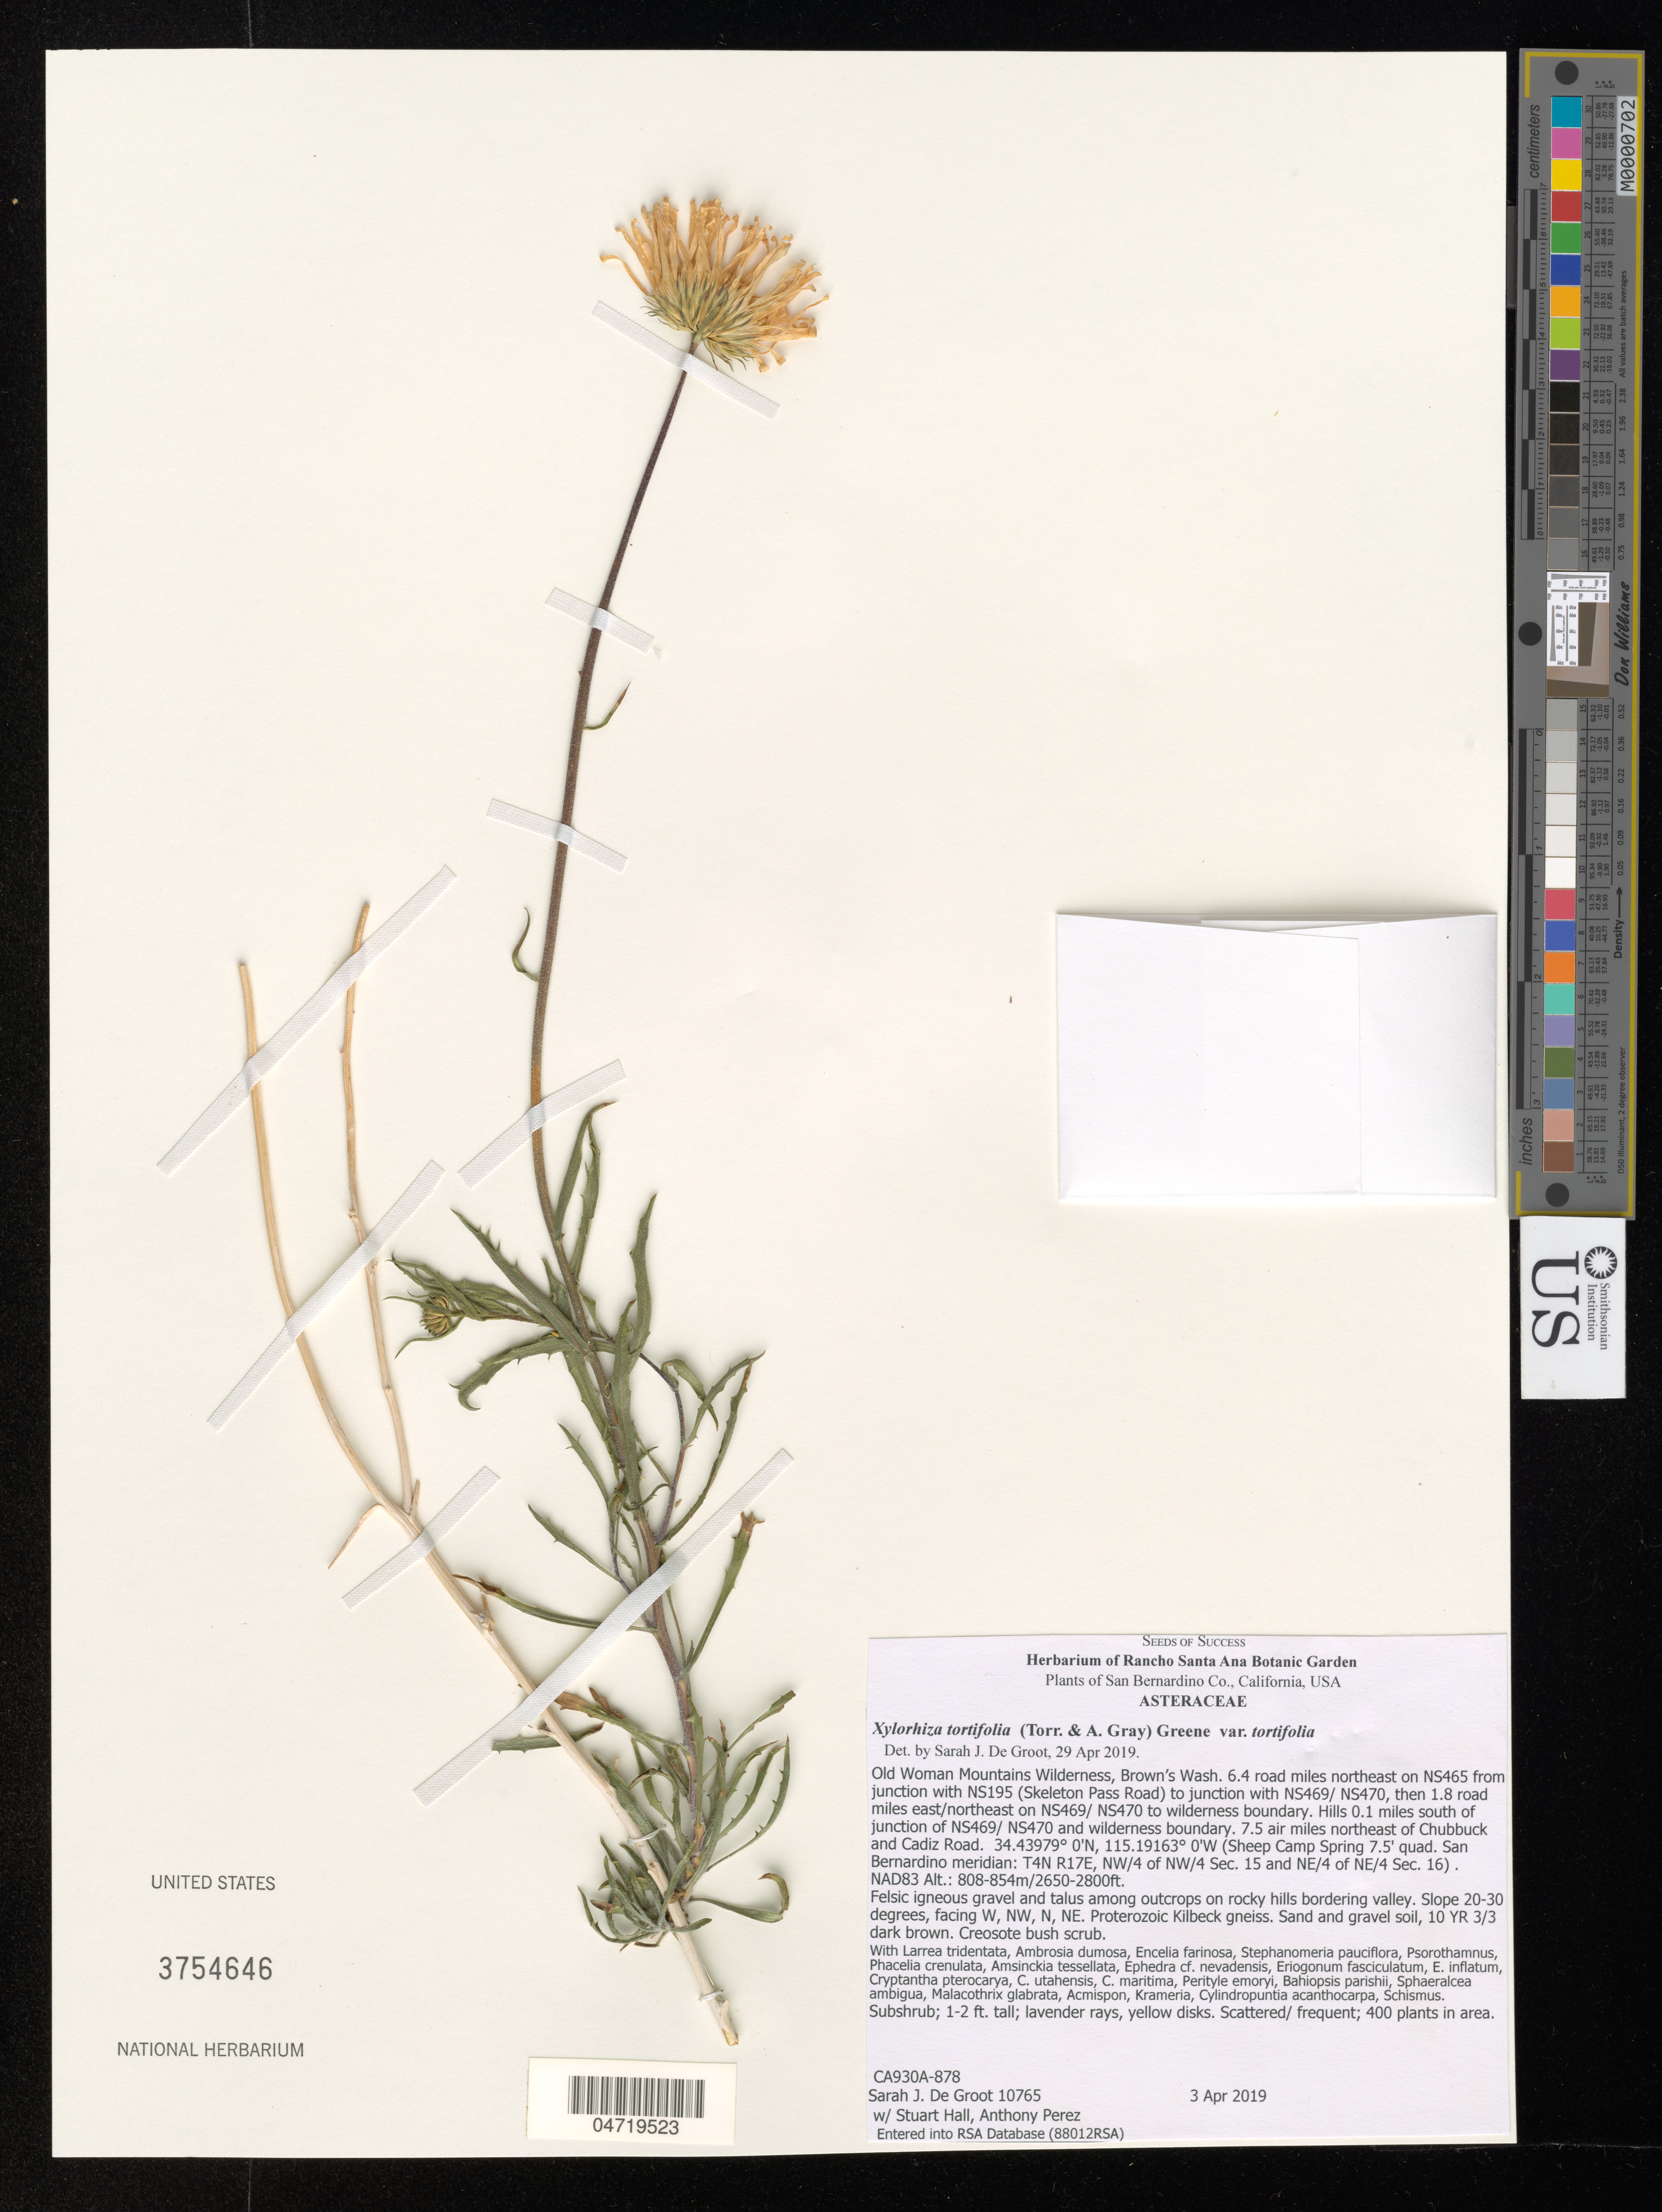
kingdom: Plantae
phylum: Tracheophyta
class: Magnoliopsida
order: Asterales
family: Asteraceae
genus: Xylorhiza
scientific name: Xylorhiza tortifolia var. tortifolia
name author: (Torr. & A. Gray) Greene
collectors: S. De Groot & J. England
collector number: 10765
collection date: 2019-04-03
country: United States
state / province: California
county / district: San Bernardino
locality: San Bernardino Co. Old Woman Mountains, Brown's Wash. 6.4 road miles northeast on NS465 from junction with NS195 (Skeleton Pass Road) to junction with NS470, then 1.8 road miles east/northeast on NS469/ NS470 to wilderness boundary. 7.5 air miles northeast of Chubbuck and Cadiz Road. (Sheep Camp Springs 7.5' quad San Bernardino meridian: T4N R17E, NW/4 of NW/4 Sec. 15 and NE/4 Sec. 16). NAD83unction of rline road CV 0005 off south end of Kickapoo Trail, southwest of Yucca Valley. From Yucca Valley it is a dirt road maze: Kickapoo Trail south 1.3 miles, turn right (south), 0.1 miles, veer left (southeast), 0.3 miles, go straight (southeast), 0.2 miles, turn right (southwest), 0.8 miles veer right (southwest) to join powerline road, 0.1 miles is saddle/divide, 0.6 miles is start of BLM land, 0.1 miles, go straight/veer right (~west), 0.1 miles along CV 0005 down canyon (heading generally southwest), wash and hills on both sides of road. (Yucca Valley South 7.5' quad. San Bernardino meridian: T1S R5E S21, NE/4). NAD83.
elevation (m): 808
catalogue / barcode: US 3754646